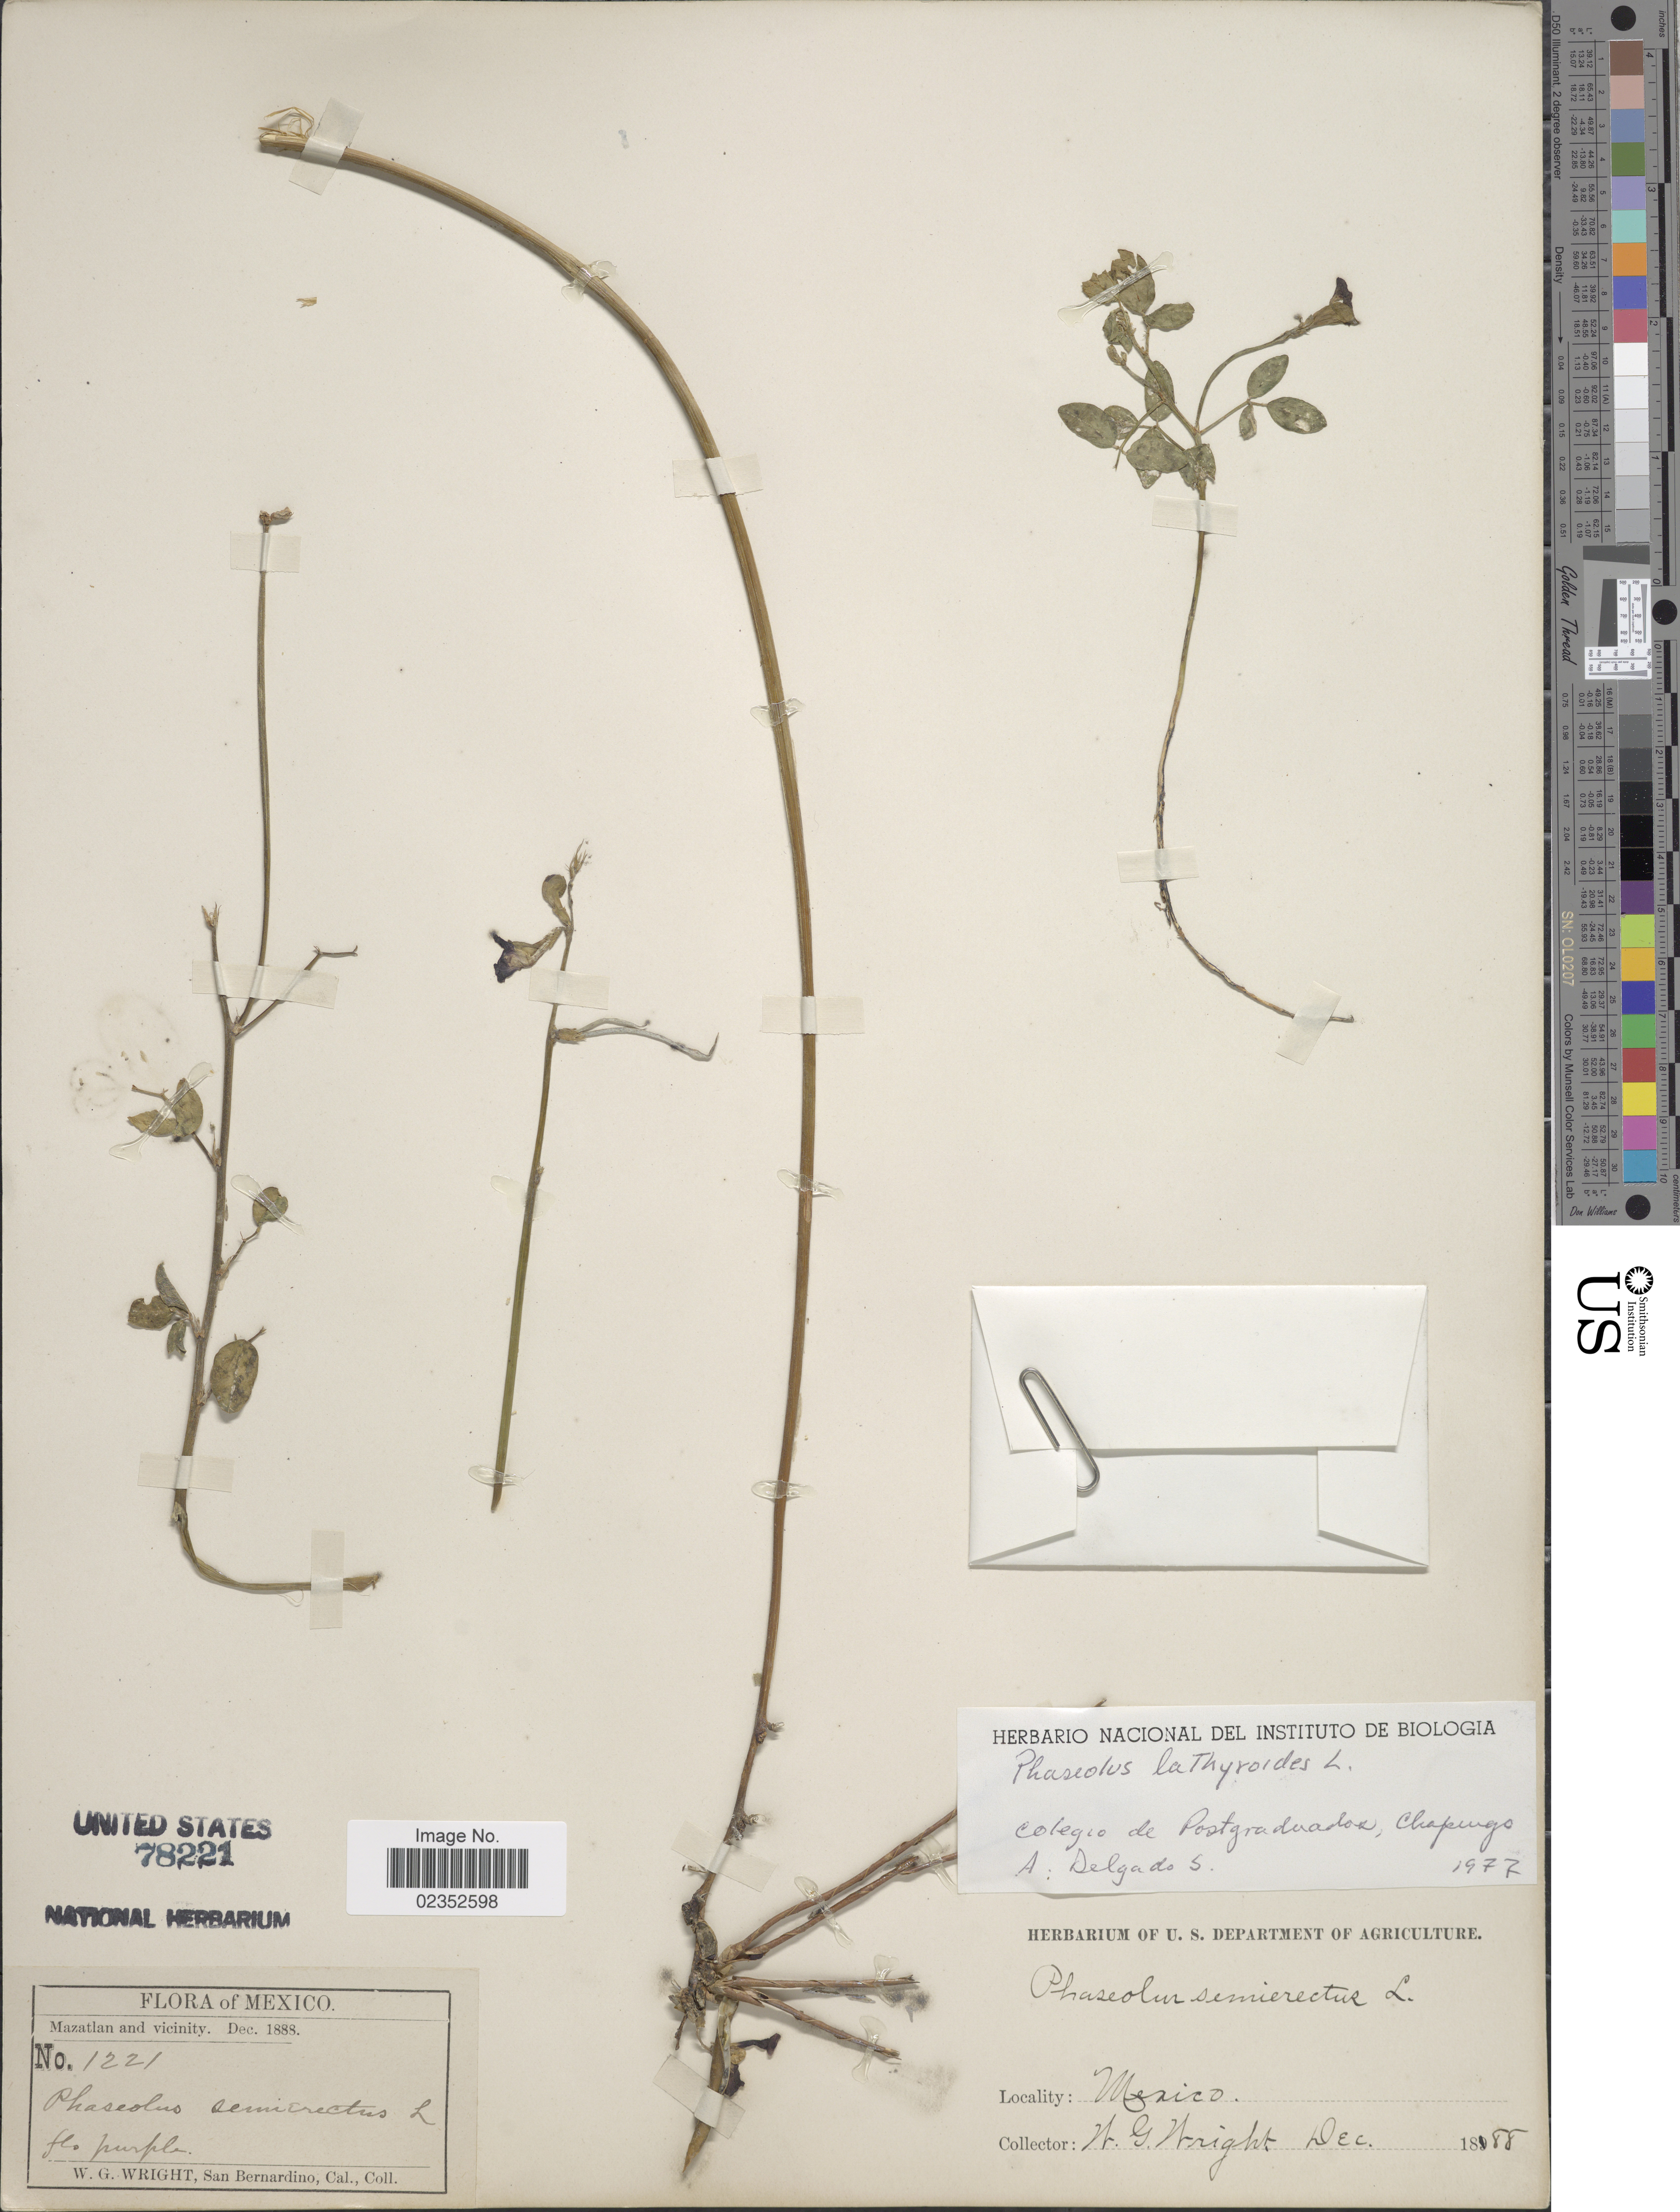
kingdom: Plantae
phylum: Tracheophyta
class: Magnoliopsida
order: Fabales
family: Fabaceae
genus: Macroptilium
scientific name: Macroptilium lathyroides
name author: (L.) Urb.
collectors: W. G. Wright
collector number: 1221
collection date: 1888-12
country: Mexico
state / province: Sinaloa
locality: Mazatlán and vicinity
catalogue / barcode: US 78221